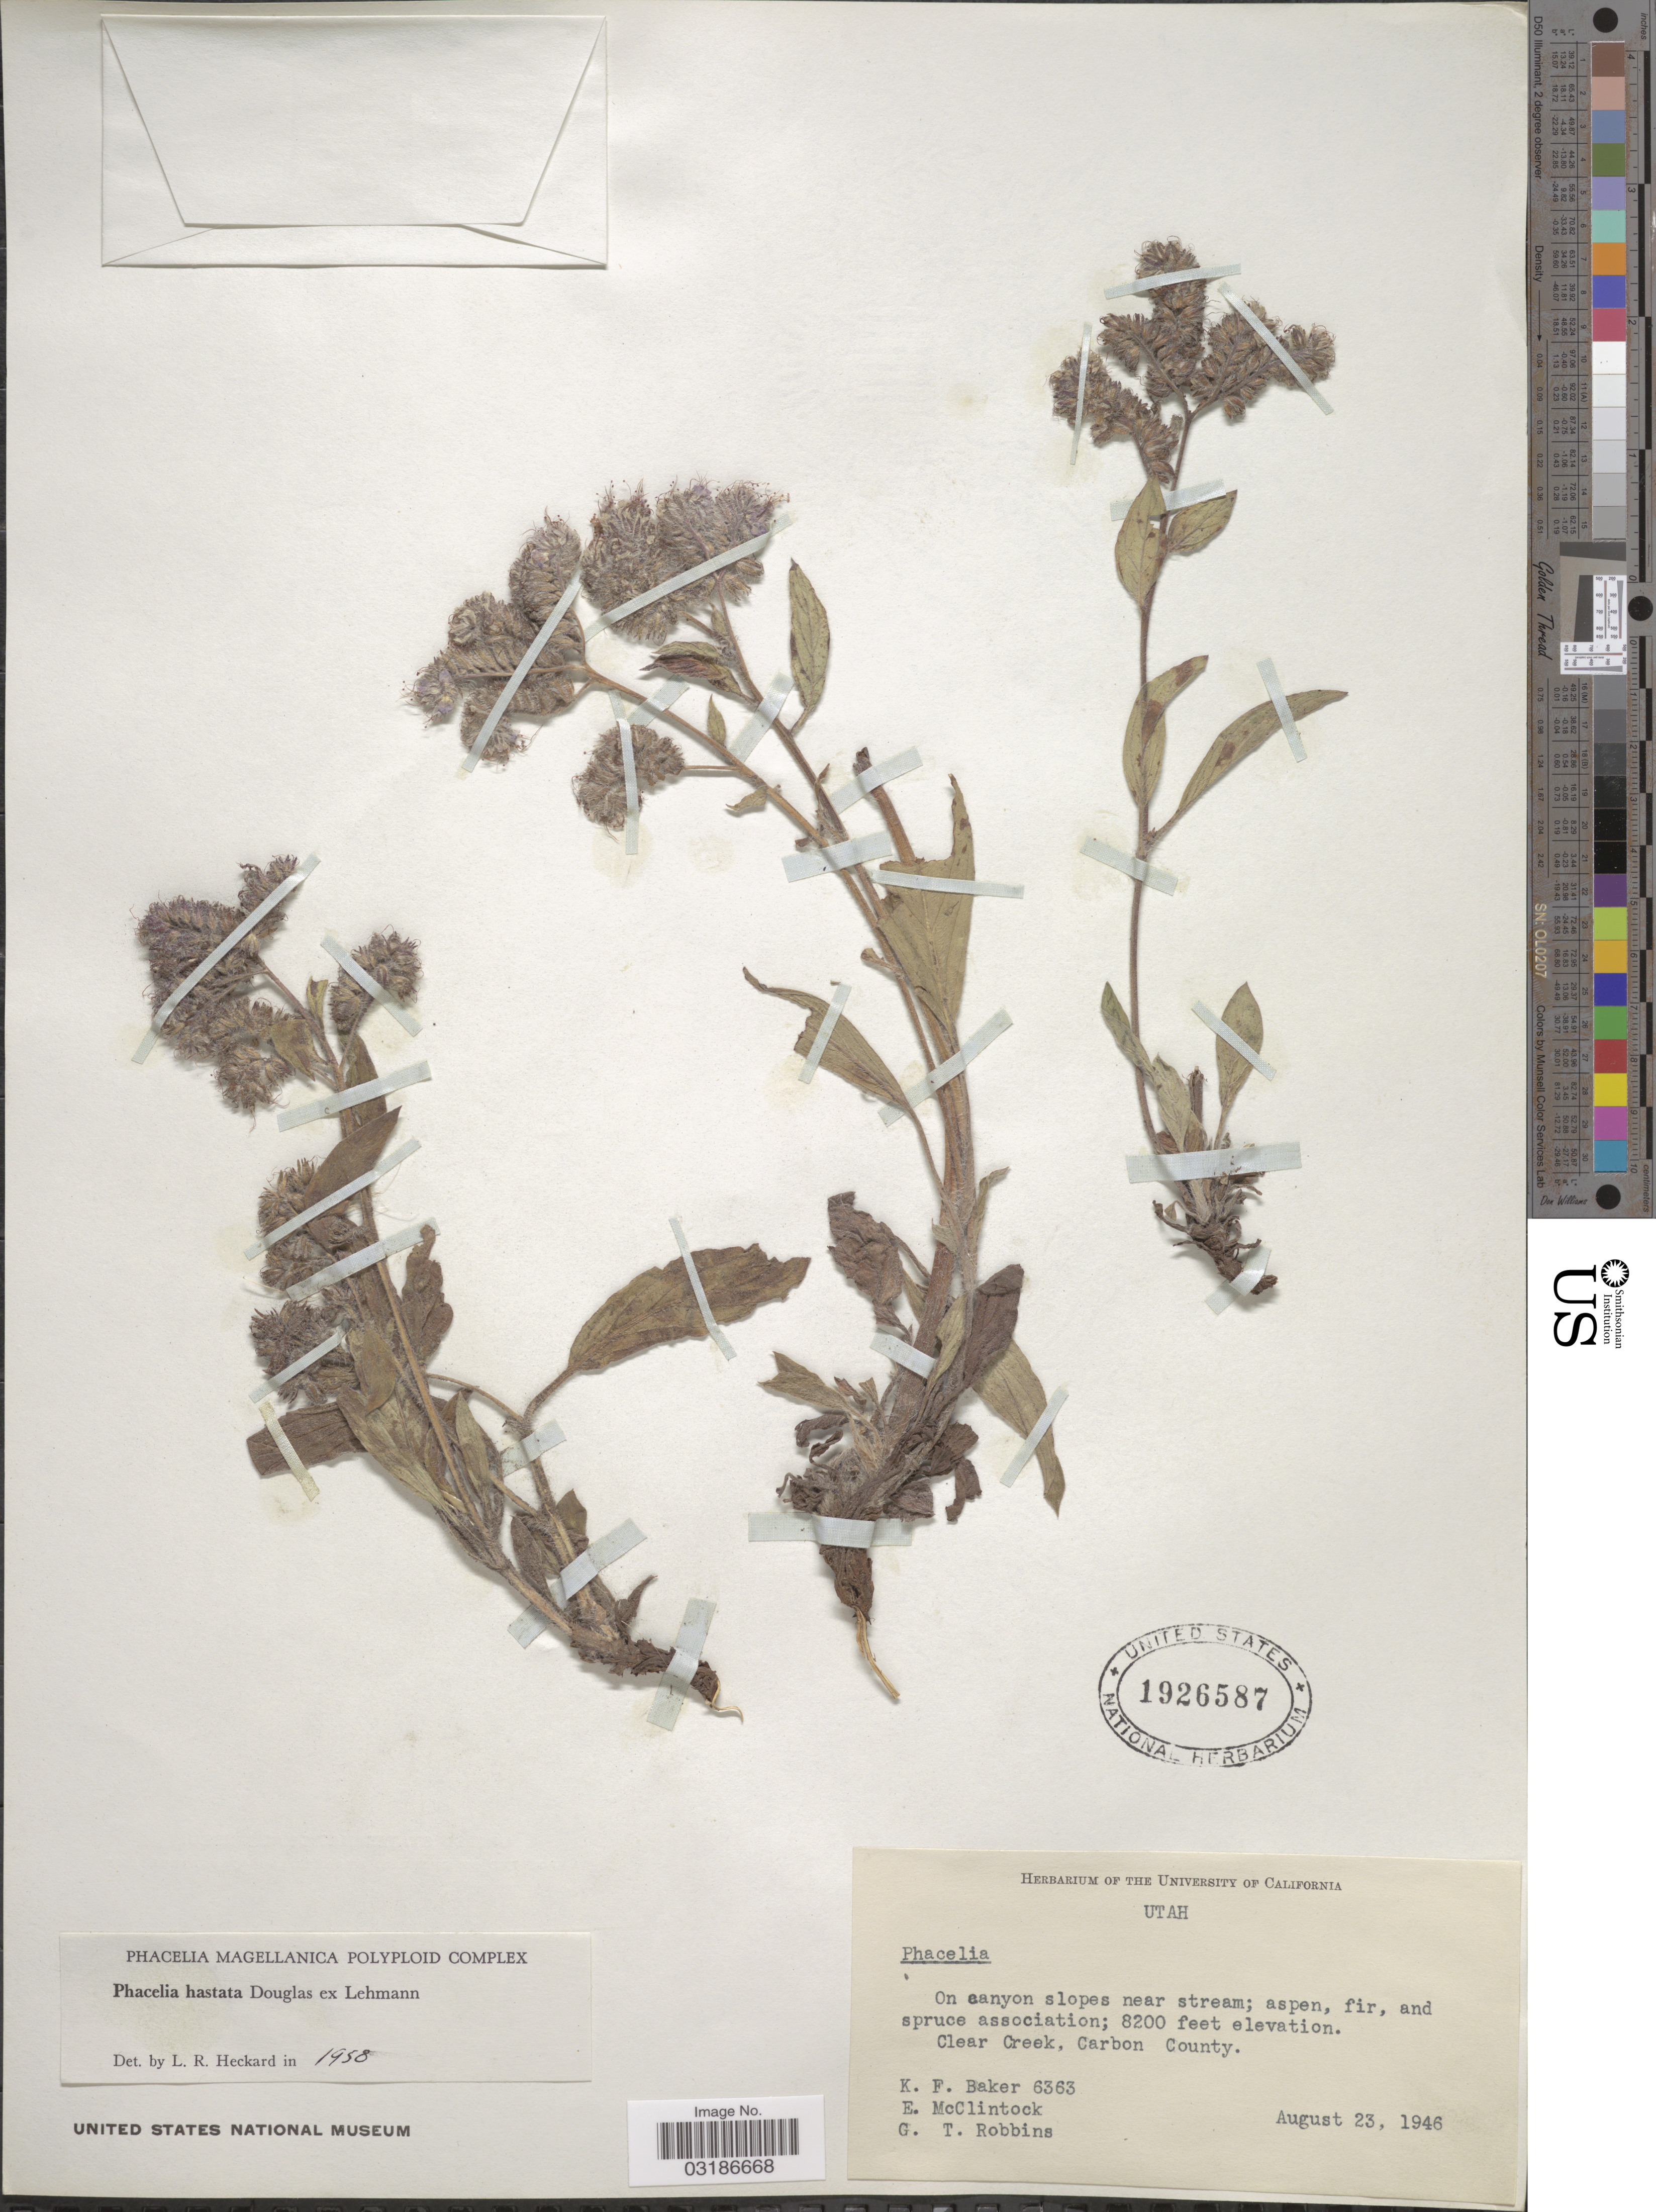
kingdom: Plantae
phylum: Tracheophyta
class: Magnoliopsida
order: Boraginales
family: Hydrophyllaceae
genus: Phacelia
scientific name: Phacelia hastata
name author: Douglas ex Lehm.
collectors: K. Baker, E. McClintock & G. T. Robbins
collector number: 6363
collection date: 1946-08-23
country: United States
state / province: Utah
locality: On canyon slopes near stream, Clear Creek, Carbon County.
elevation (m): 2499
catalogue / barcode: US 1926587